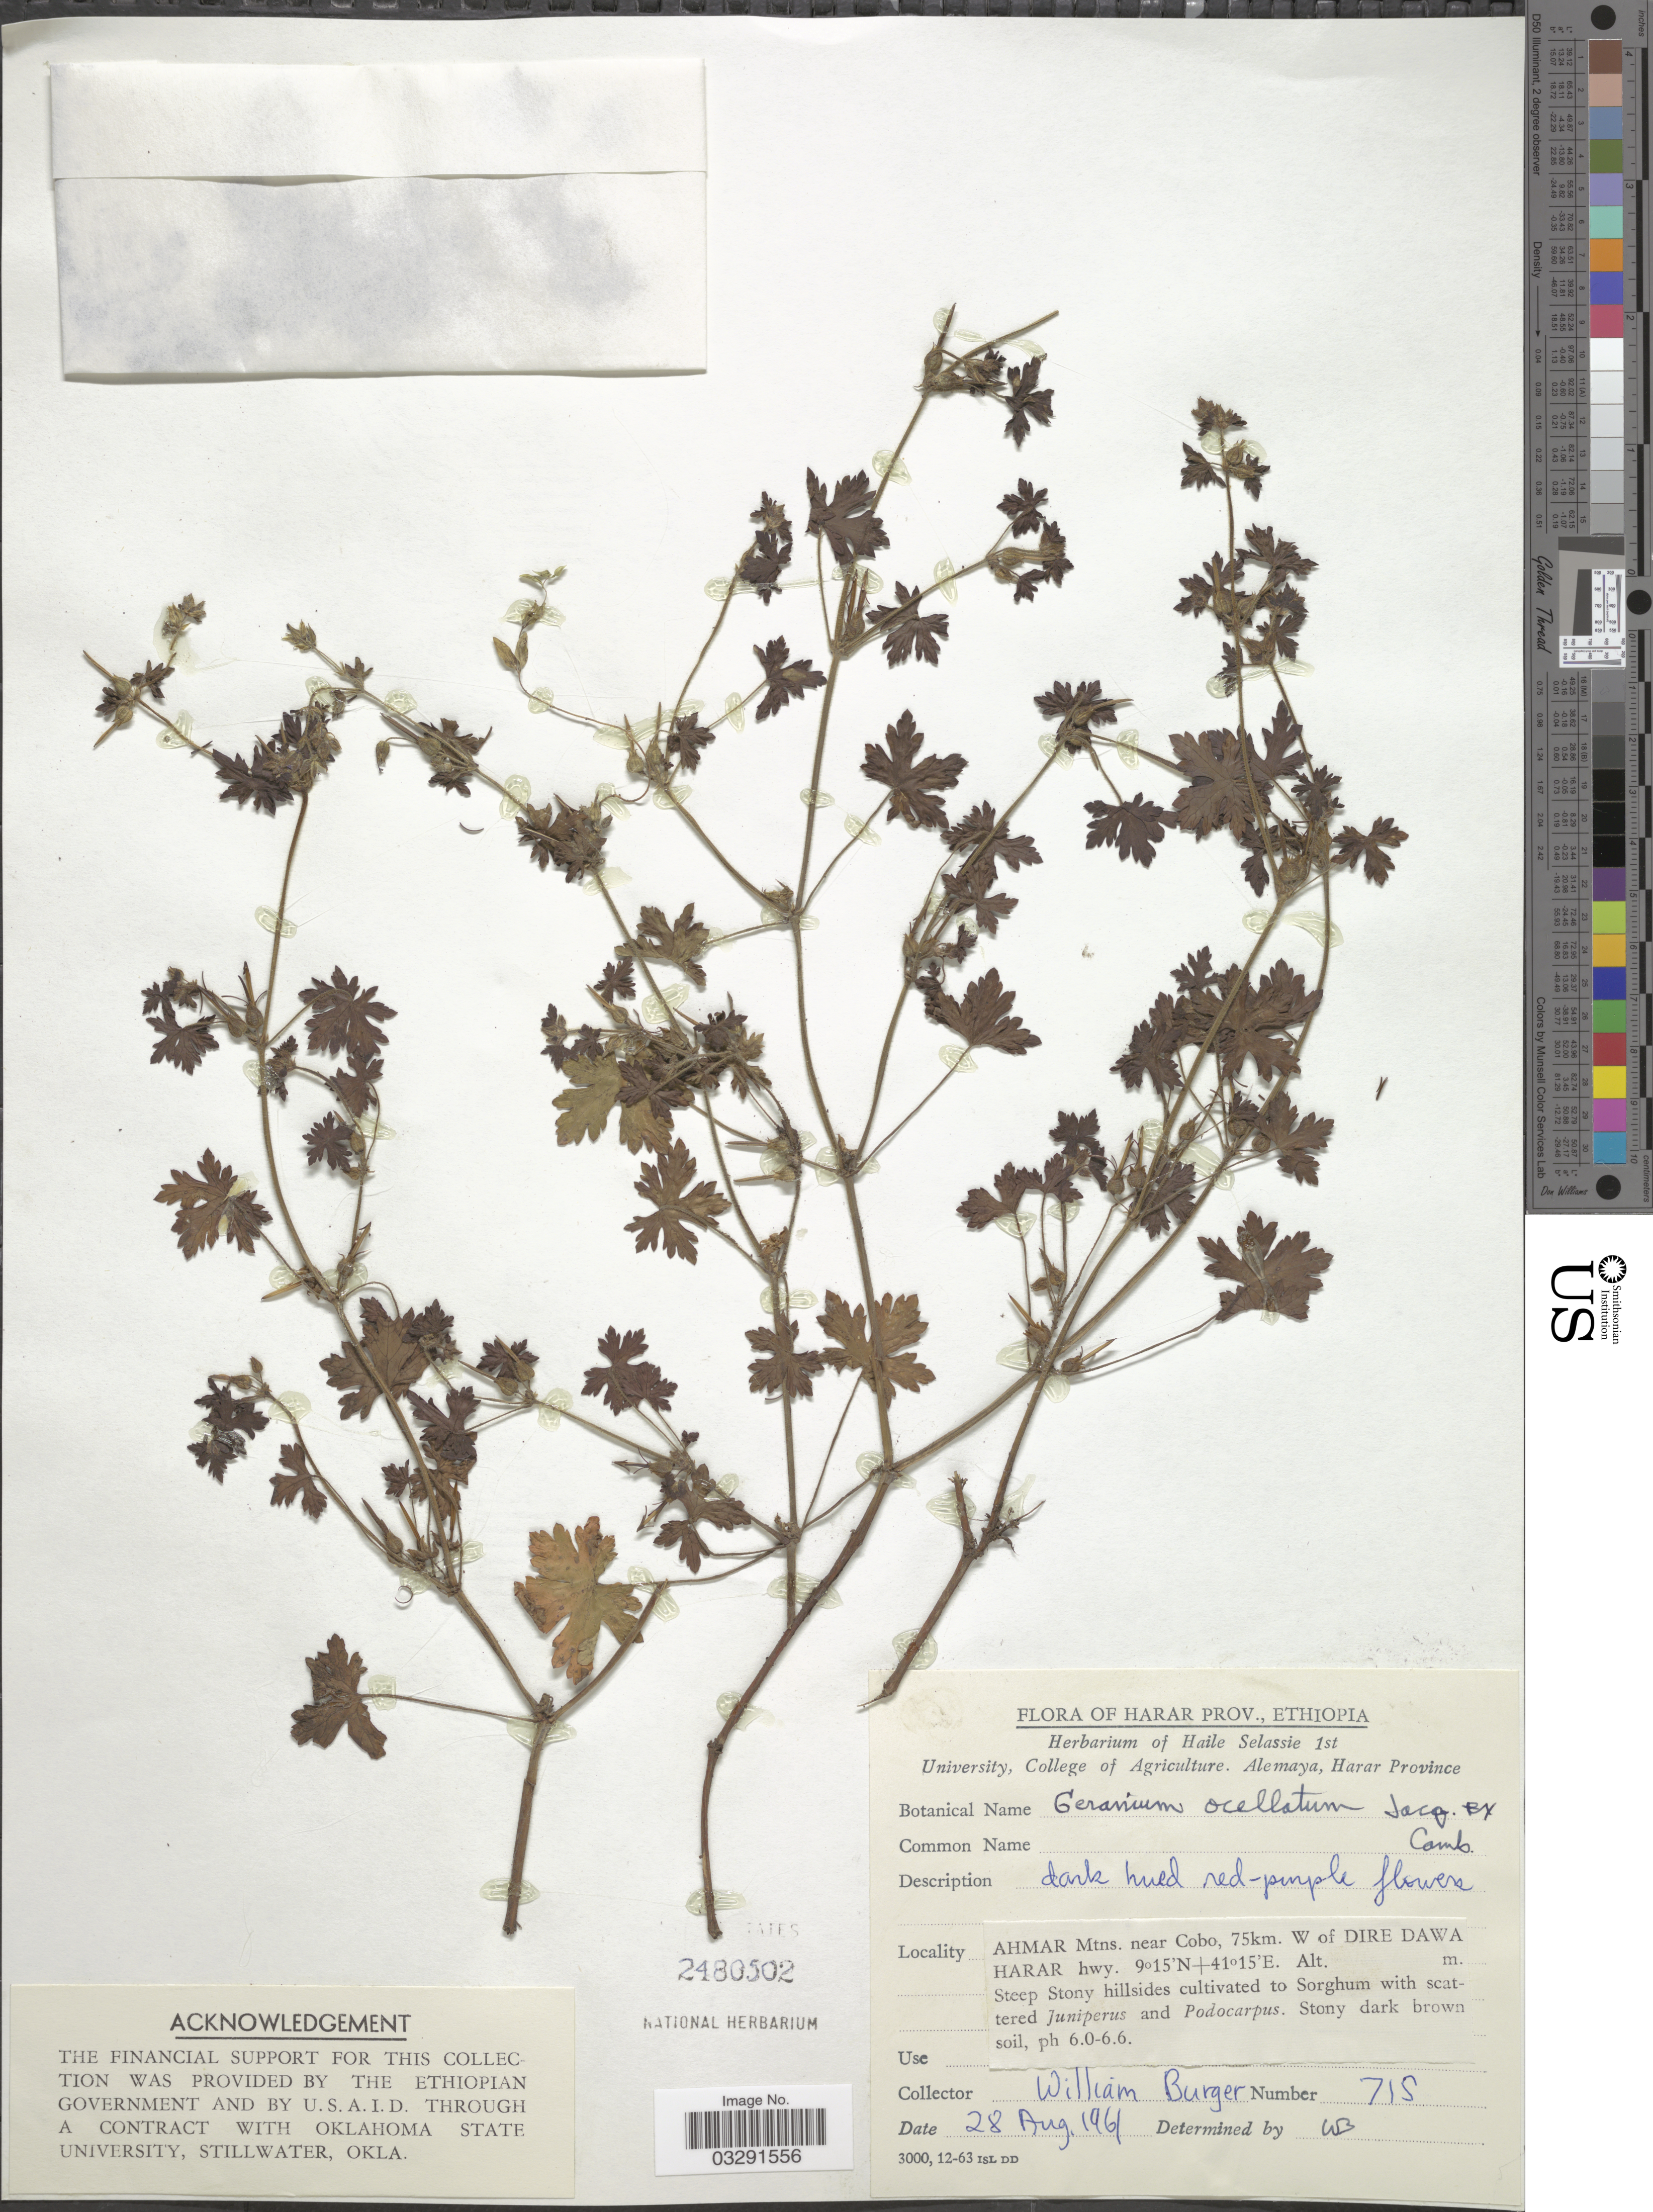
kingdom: Plantae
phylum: Tracheophyta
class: Magnoliopsida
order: Geraniales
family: Geraniaceae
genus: Geranium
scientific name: Geranium ocellatum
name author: Cambess.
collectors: W. Burger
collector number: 715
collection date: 1961-08-28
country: Ethiopia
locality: Harar Prov. Ahmar Mtns. near Cobo, 75km. W of Dire Dawa Harar hwy.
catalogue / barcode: US 2480502